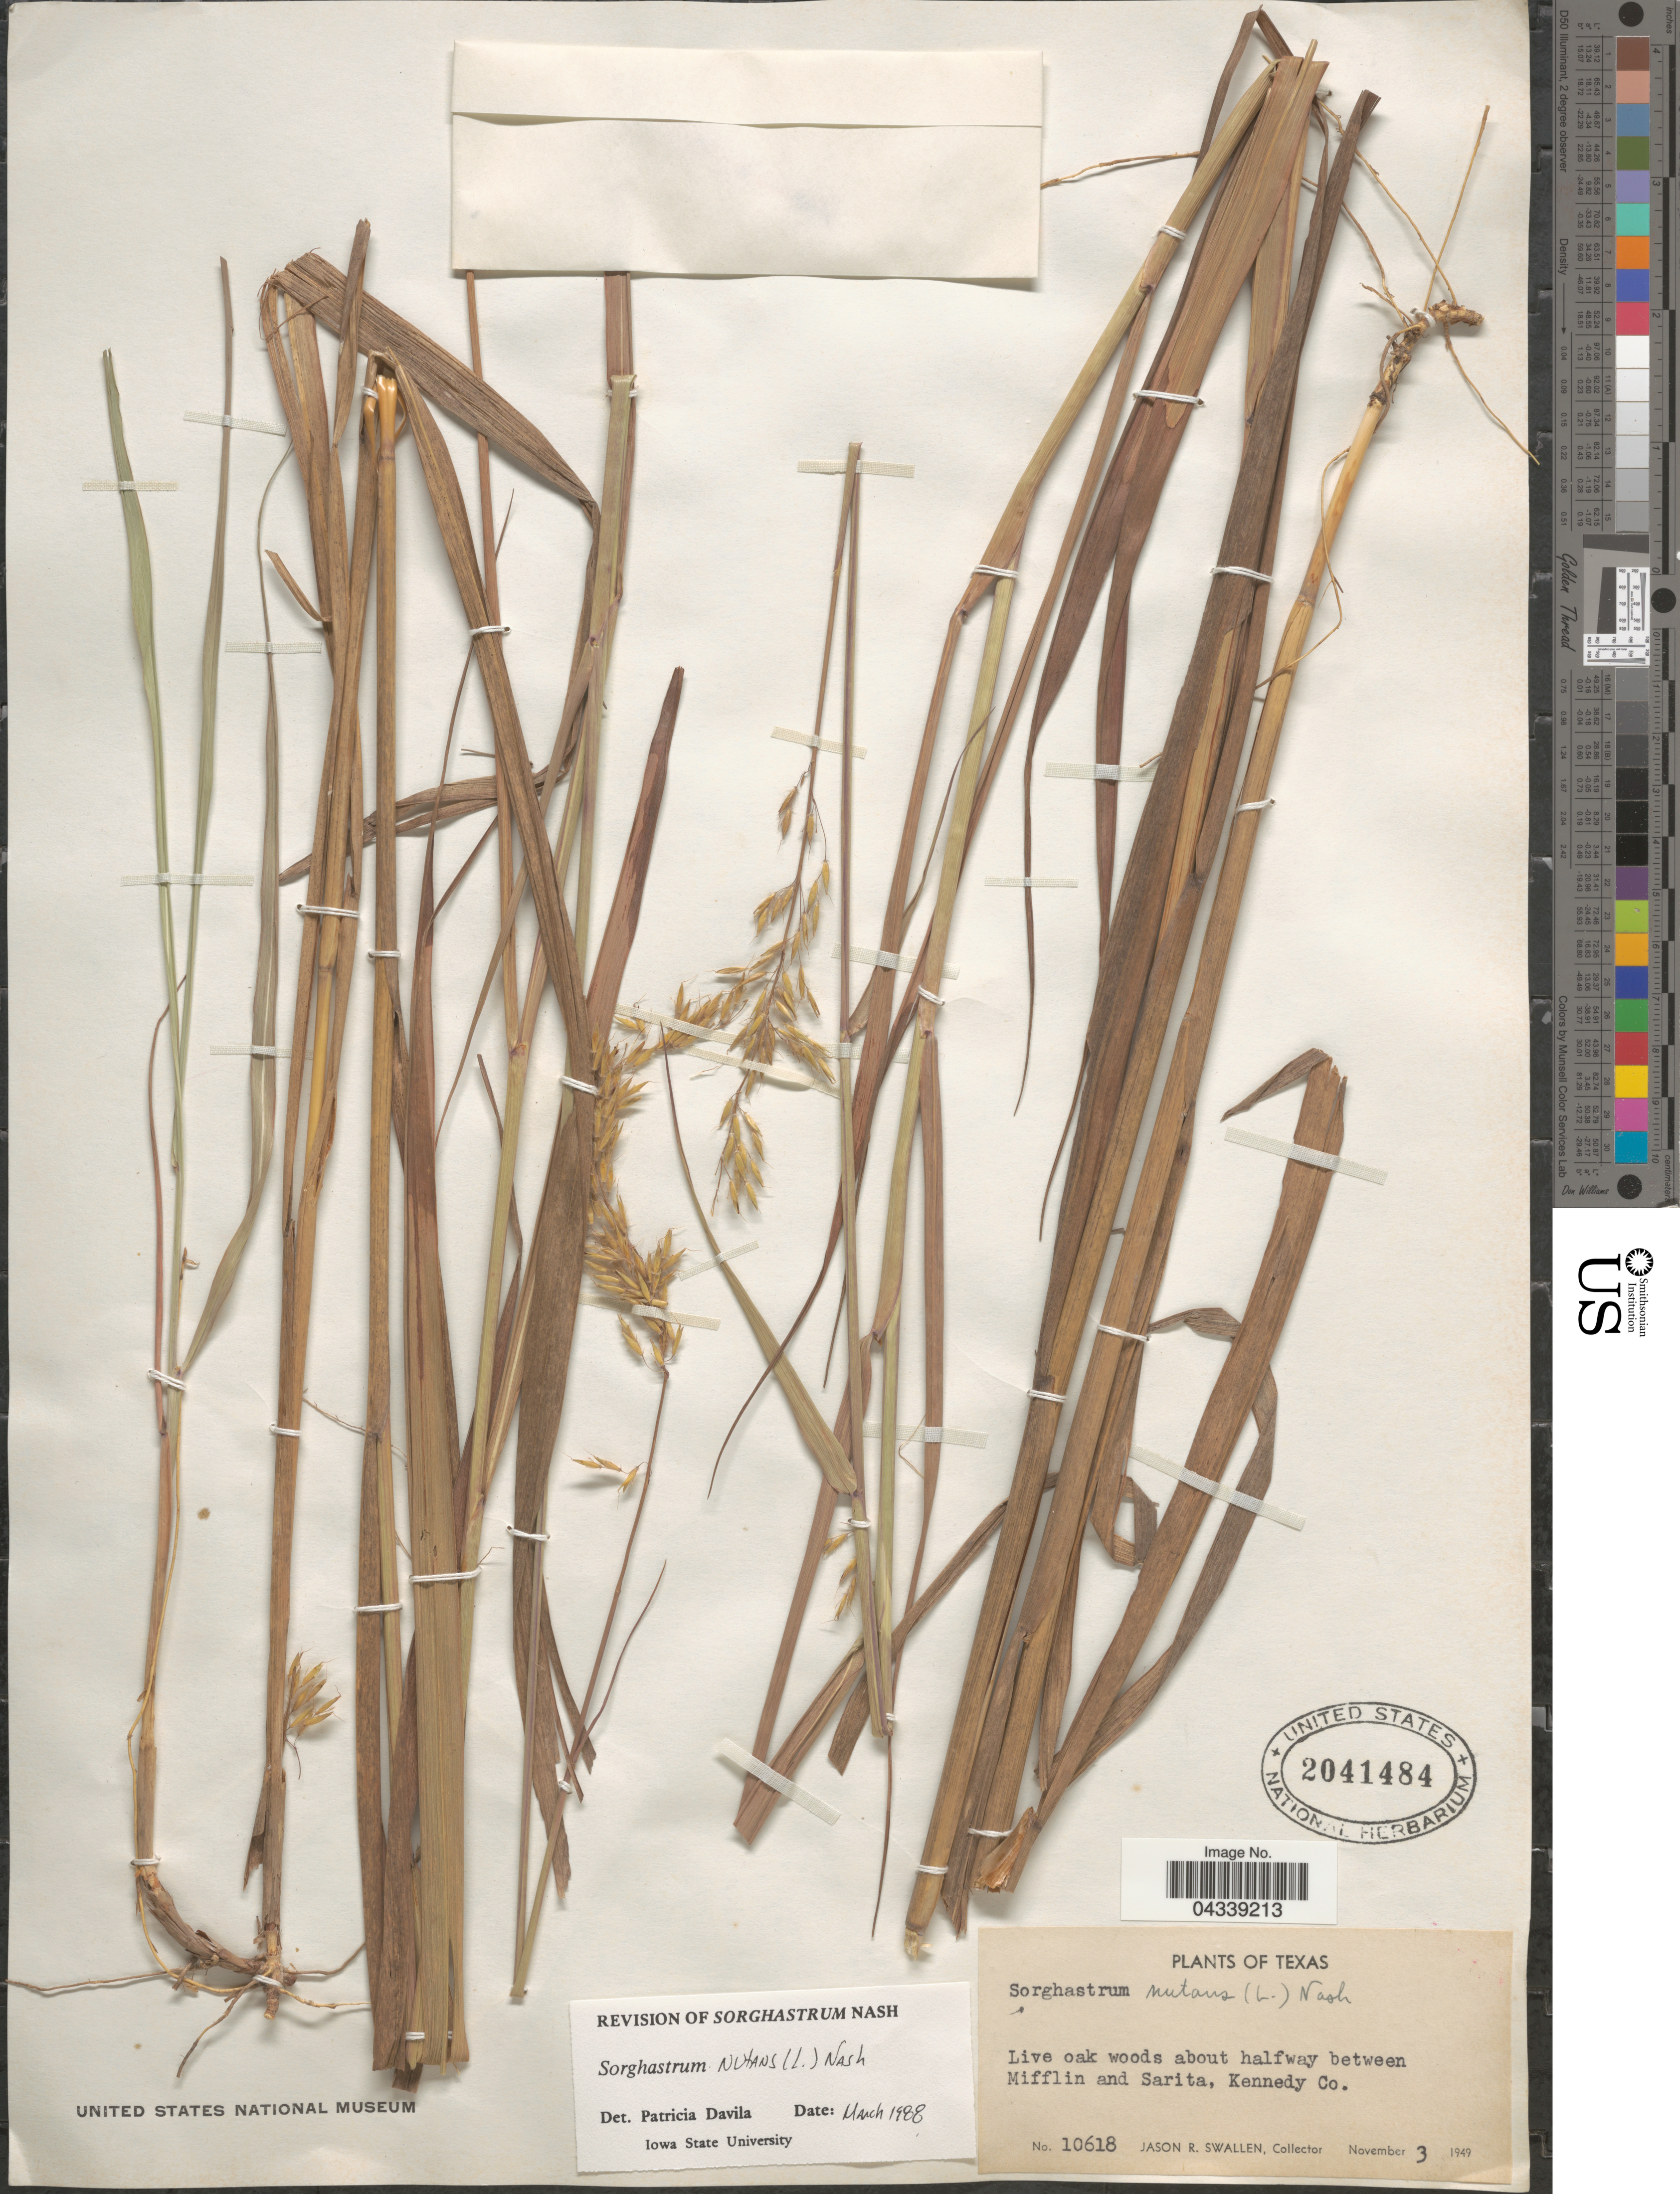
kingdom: Plantae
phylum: Tracheophyta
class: Liliopsida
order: Poales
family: Poaceae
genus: Sorghastrum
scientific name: Sorghastrum nutans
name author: (L.) Nash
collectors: J. R. Swallen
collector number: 10618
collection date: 1949-11-03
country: United States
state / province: Texas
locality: Live oak woods about halfway between Mifflin and Sarita, Kennedy Co.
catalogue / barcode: US 2041484